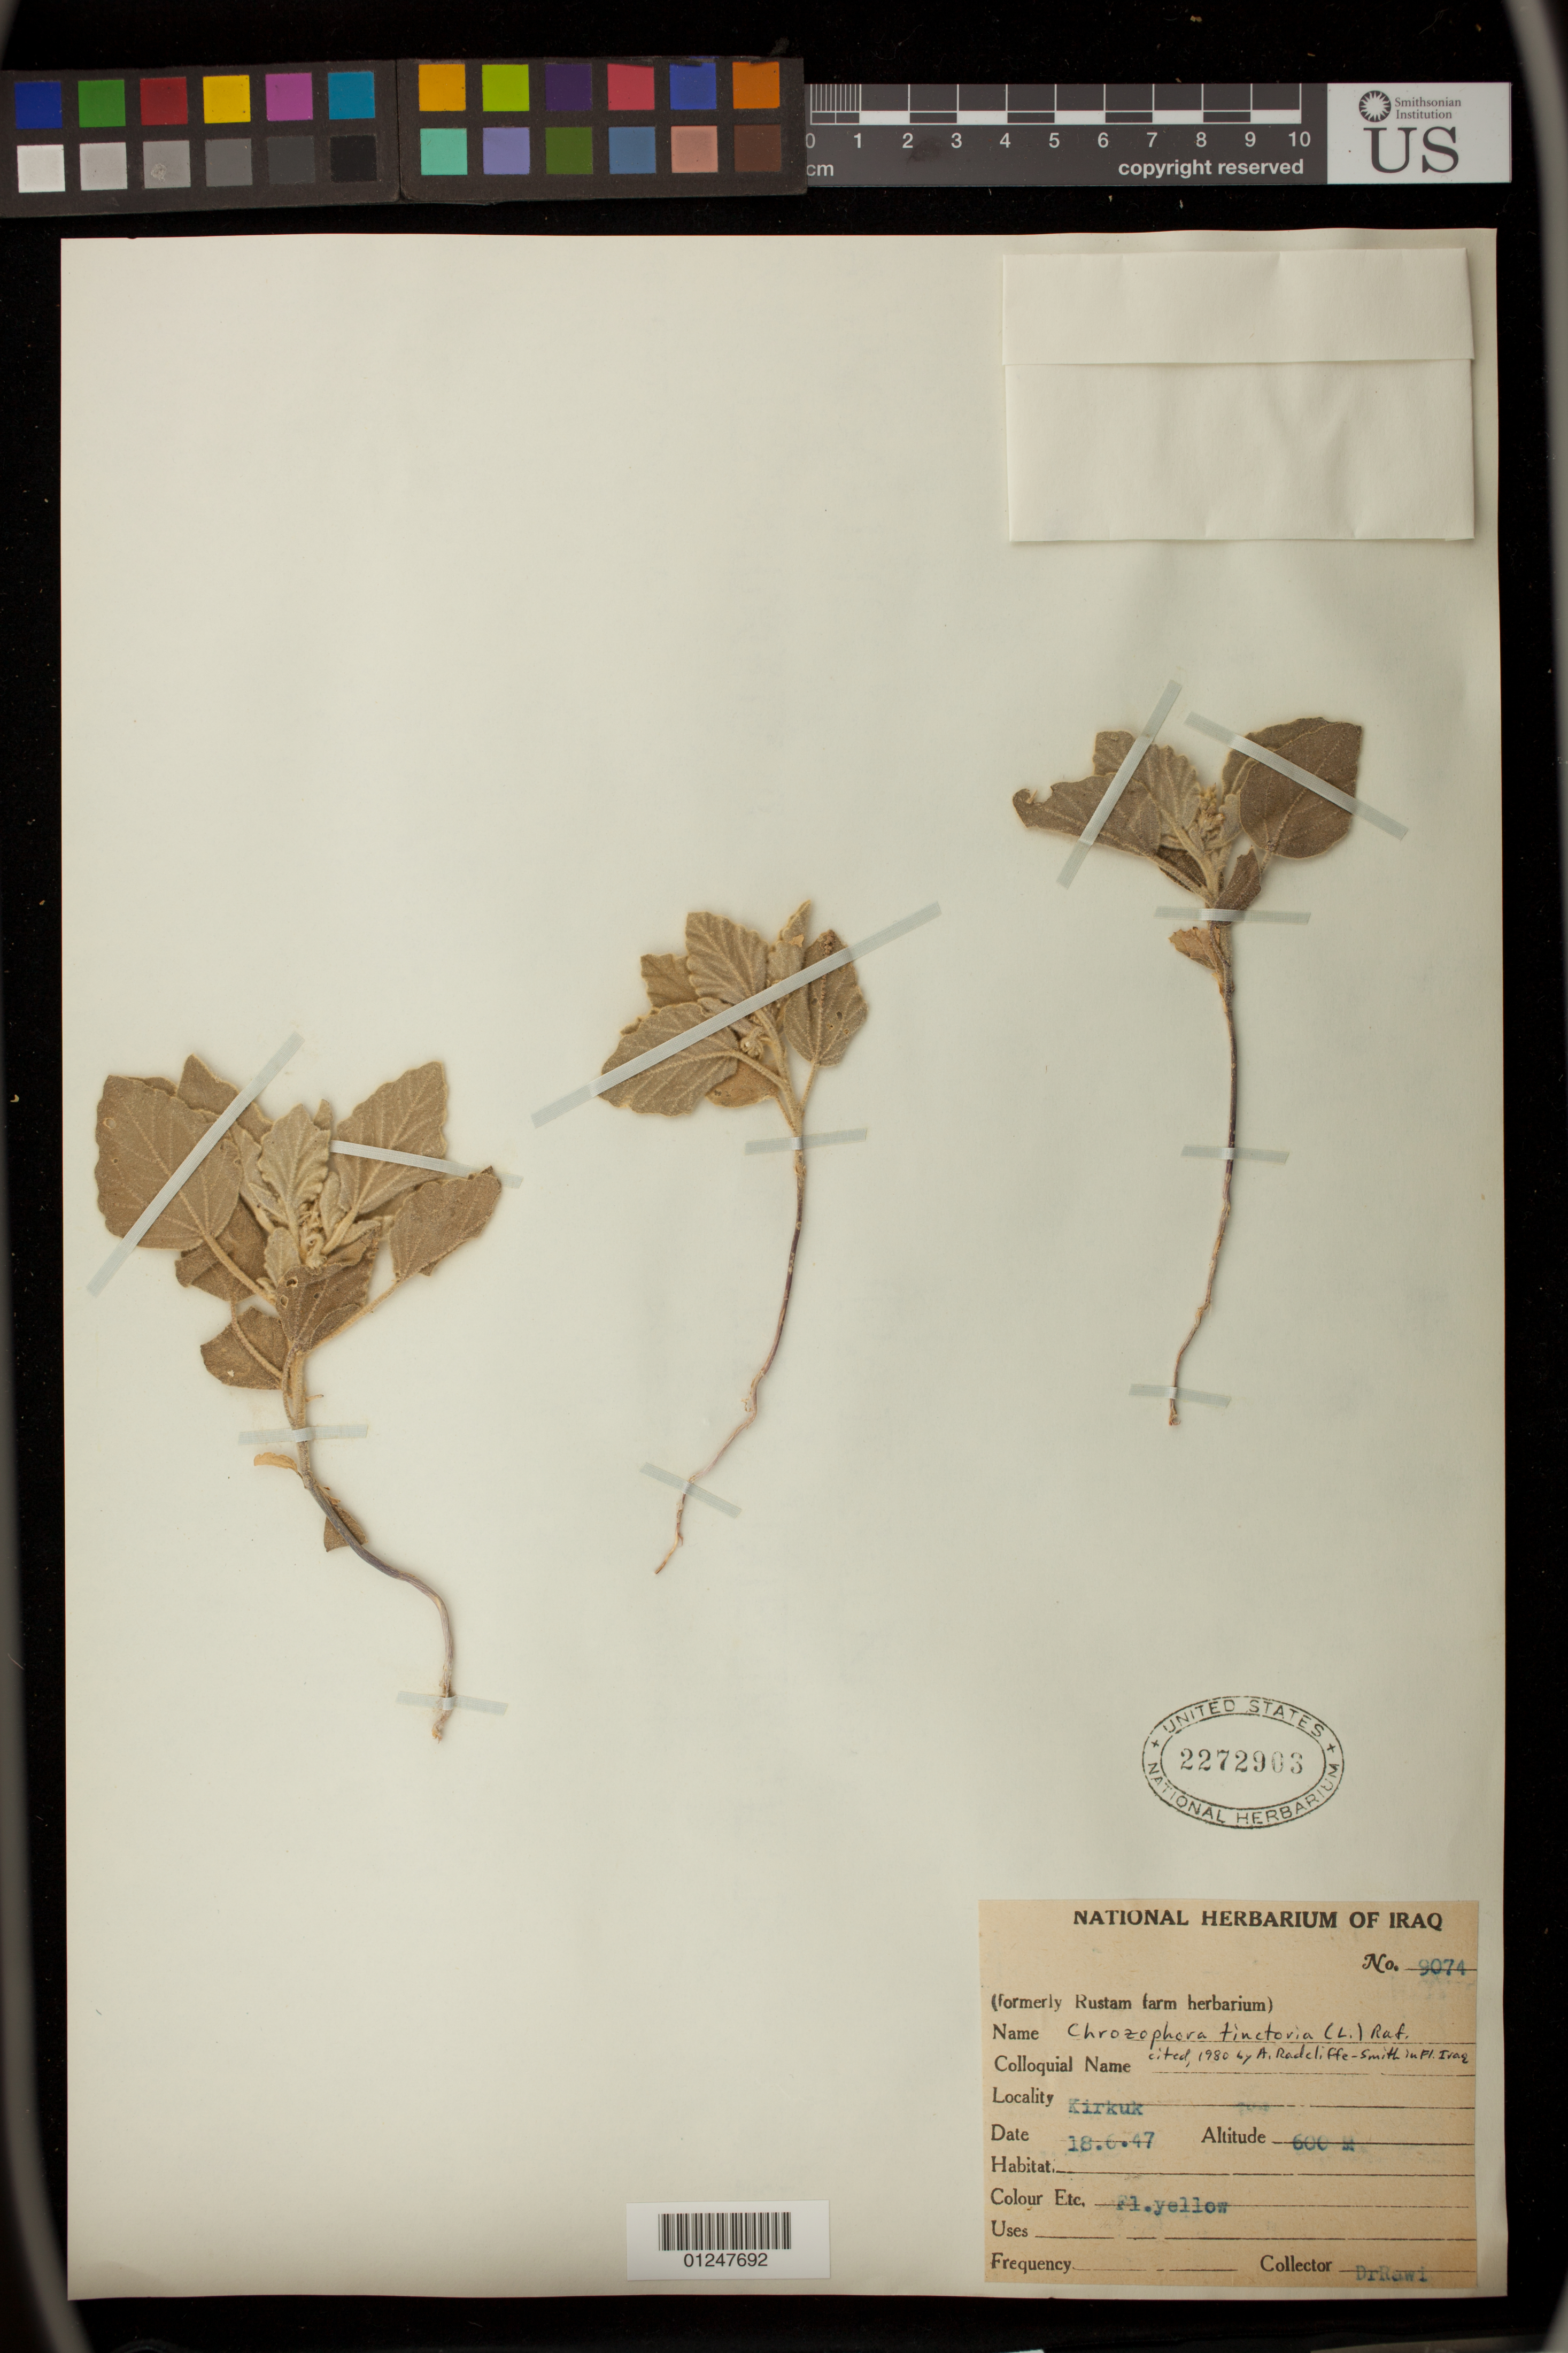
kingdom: Plantae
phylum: Tracheophyta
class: Magnoliopsida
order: Malpighiales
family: Euphorbiaceae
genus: Chrozophora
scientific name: Chrozophora tinctoria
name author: (L.) A. Juss.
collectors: -. Rawi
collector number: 9074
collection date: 1947-06-18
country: Iraq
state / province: At Ta'mim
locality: Kirkuk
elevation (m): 600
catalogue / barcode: US 2272903